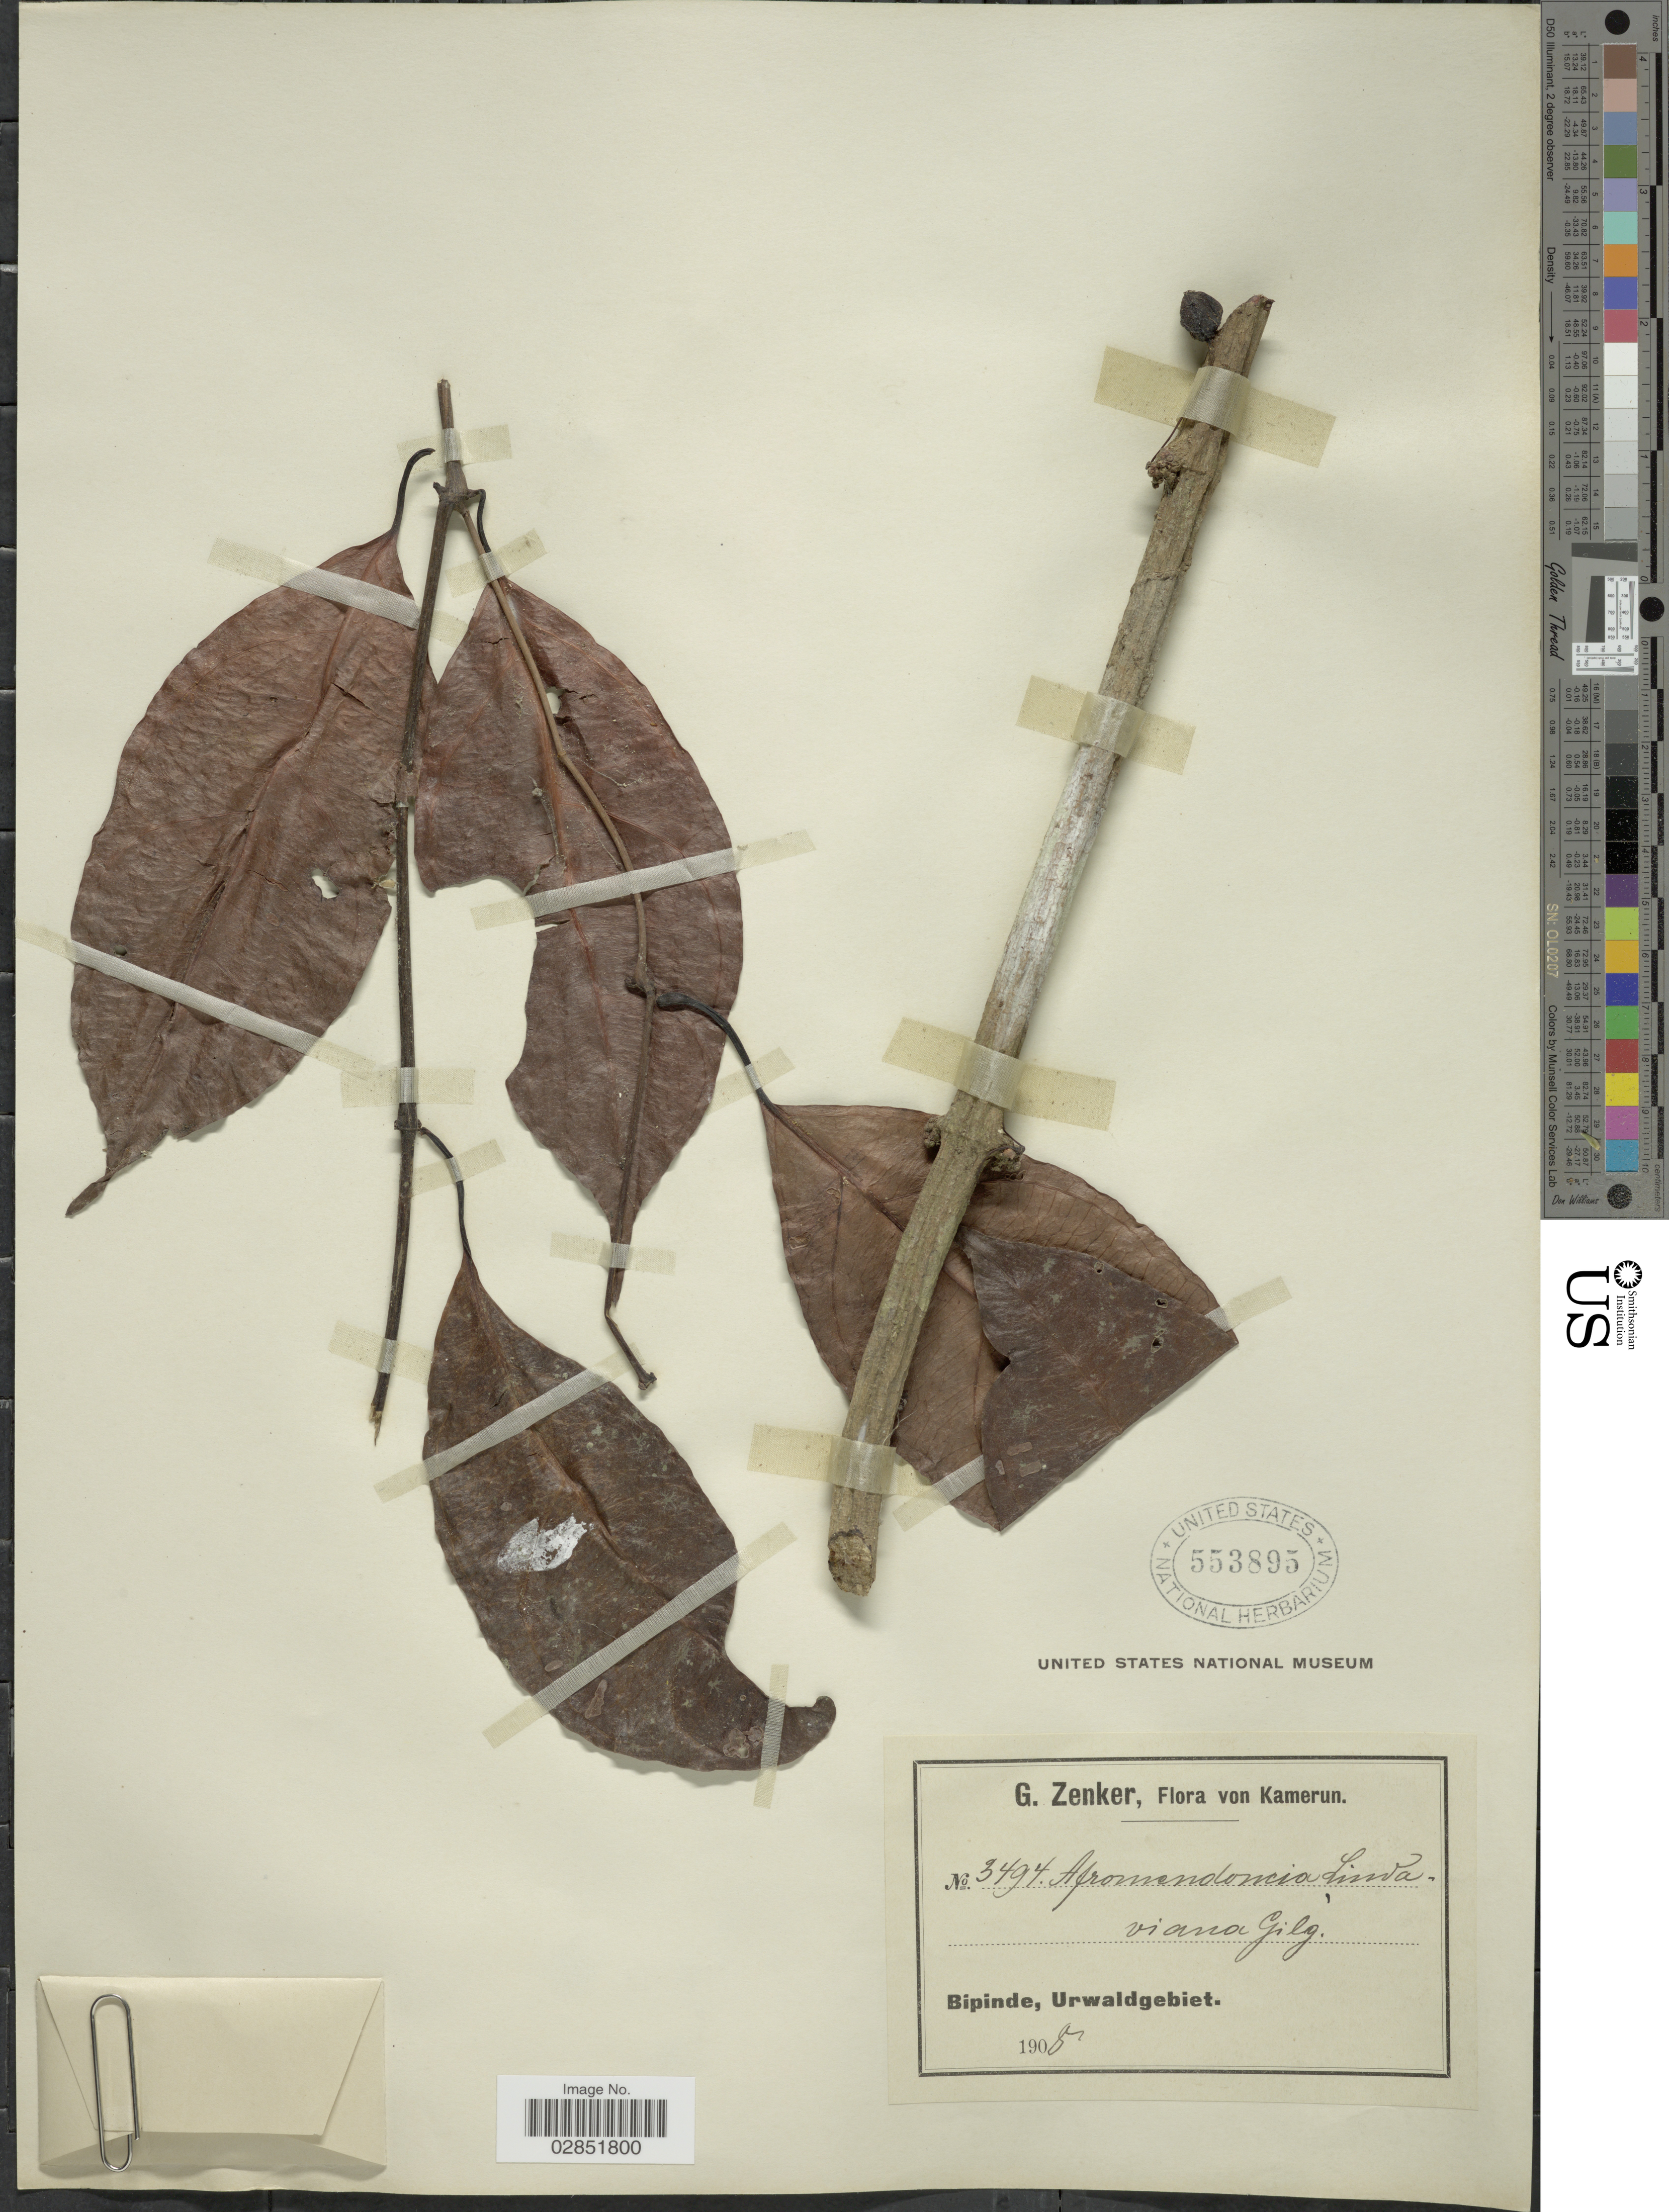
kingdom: Plantae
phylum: Tracheophyta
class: Magnoliopsida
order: Lamiales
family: Acanthaceae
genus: Afromendoncia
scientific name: Afromendoncia lindaviana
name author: Gilg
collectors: G. A. Zenker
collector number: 3494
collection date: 1908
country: Cameroon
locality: Kamerun. Bipinde, Urwaldgebiet.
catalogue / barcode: US 553895